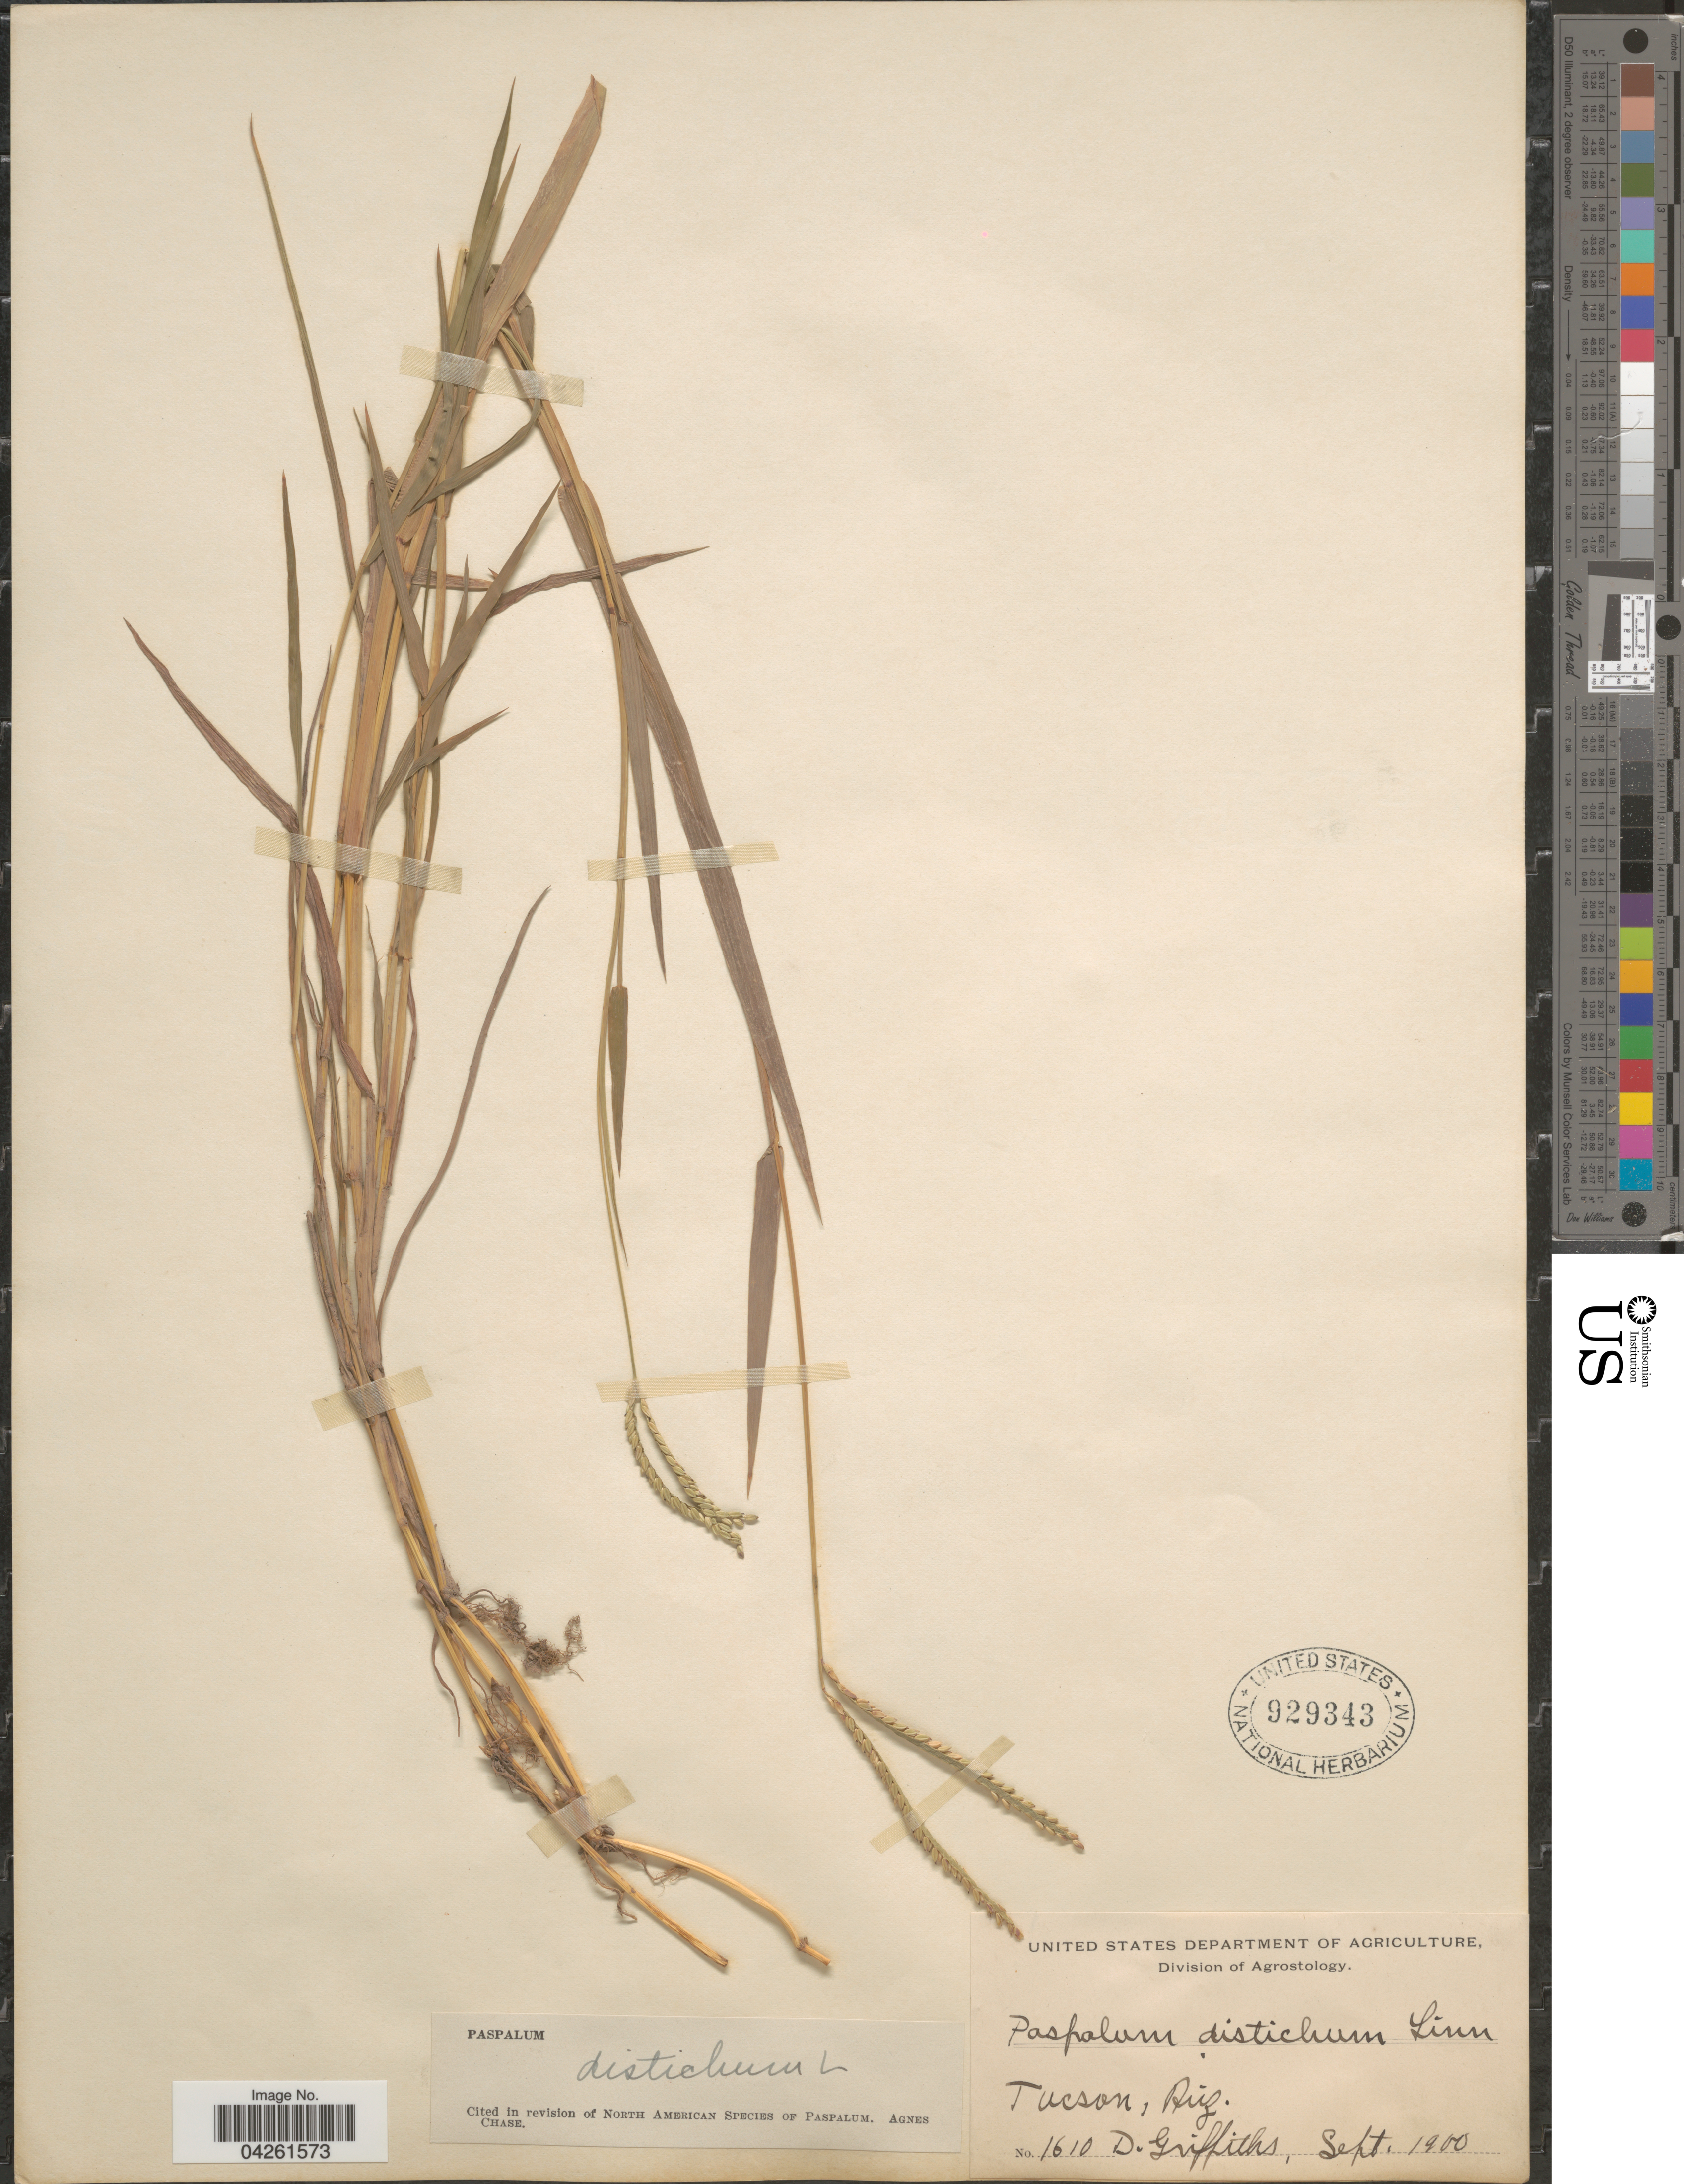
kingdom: Plantae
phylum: Tracheophyta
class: Liliopsida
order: Poales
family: Poaceae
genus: Paspalum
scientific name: Paspalum distichum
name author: L.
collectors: D. Griffiths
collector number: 1610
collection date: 1900-09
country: United States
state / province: Arizona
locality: Tucson.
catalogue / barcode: US 929343